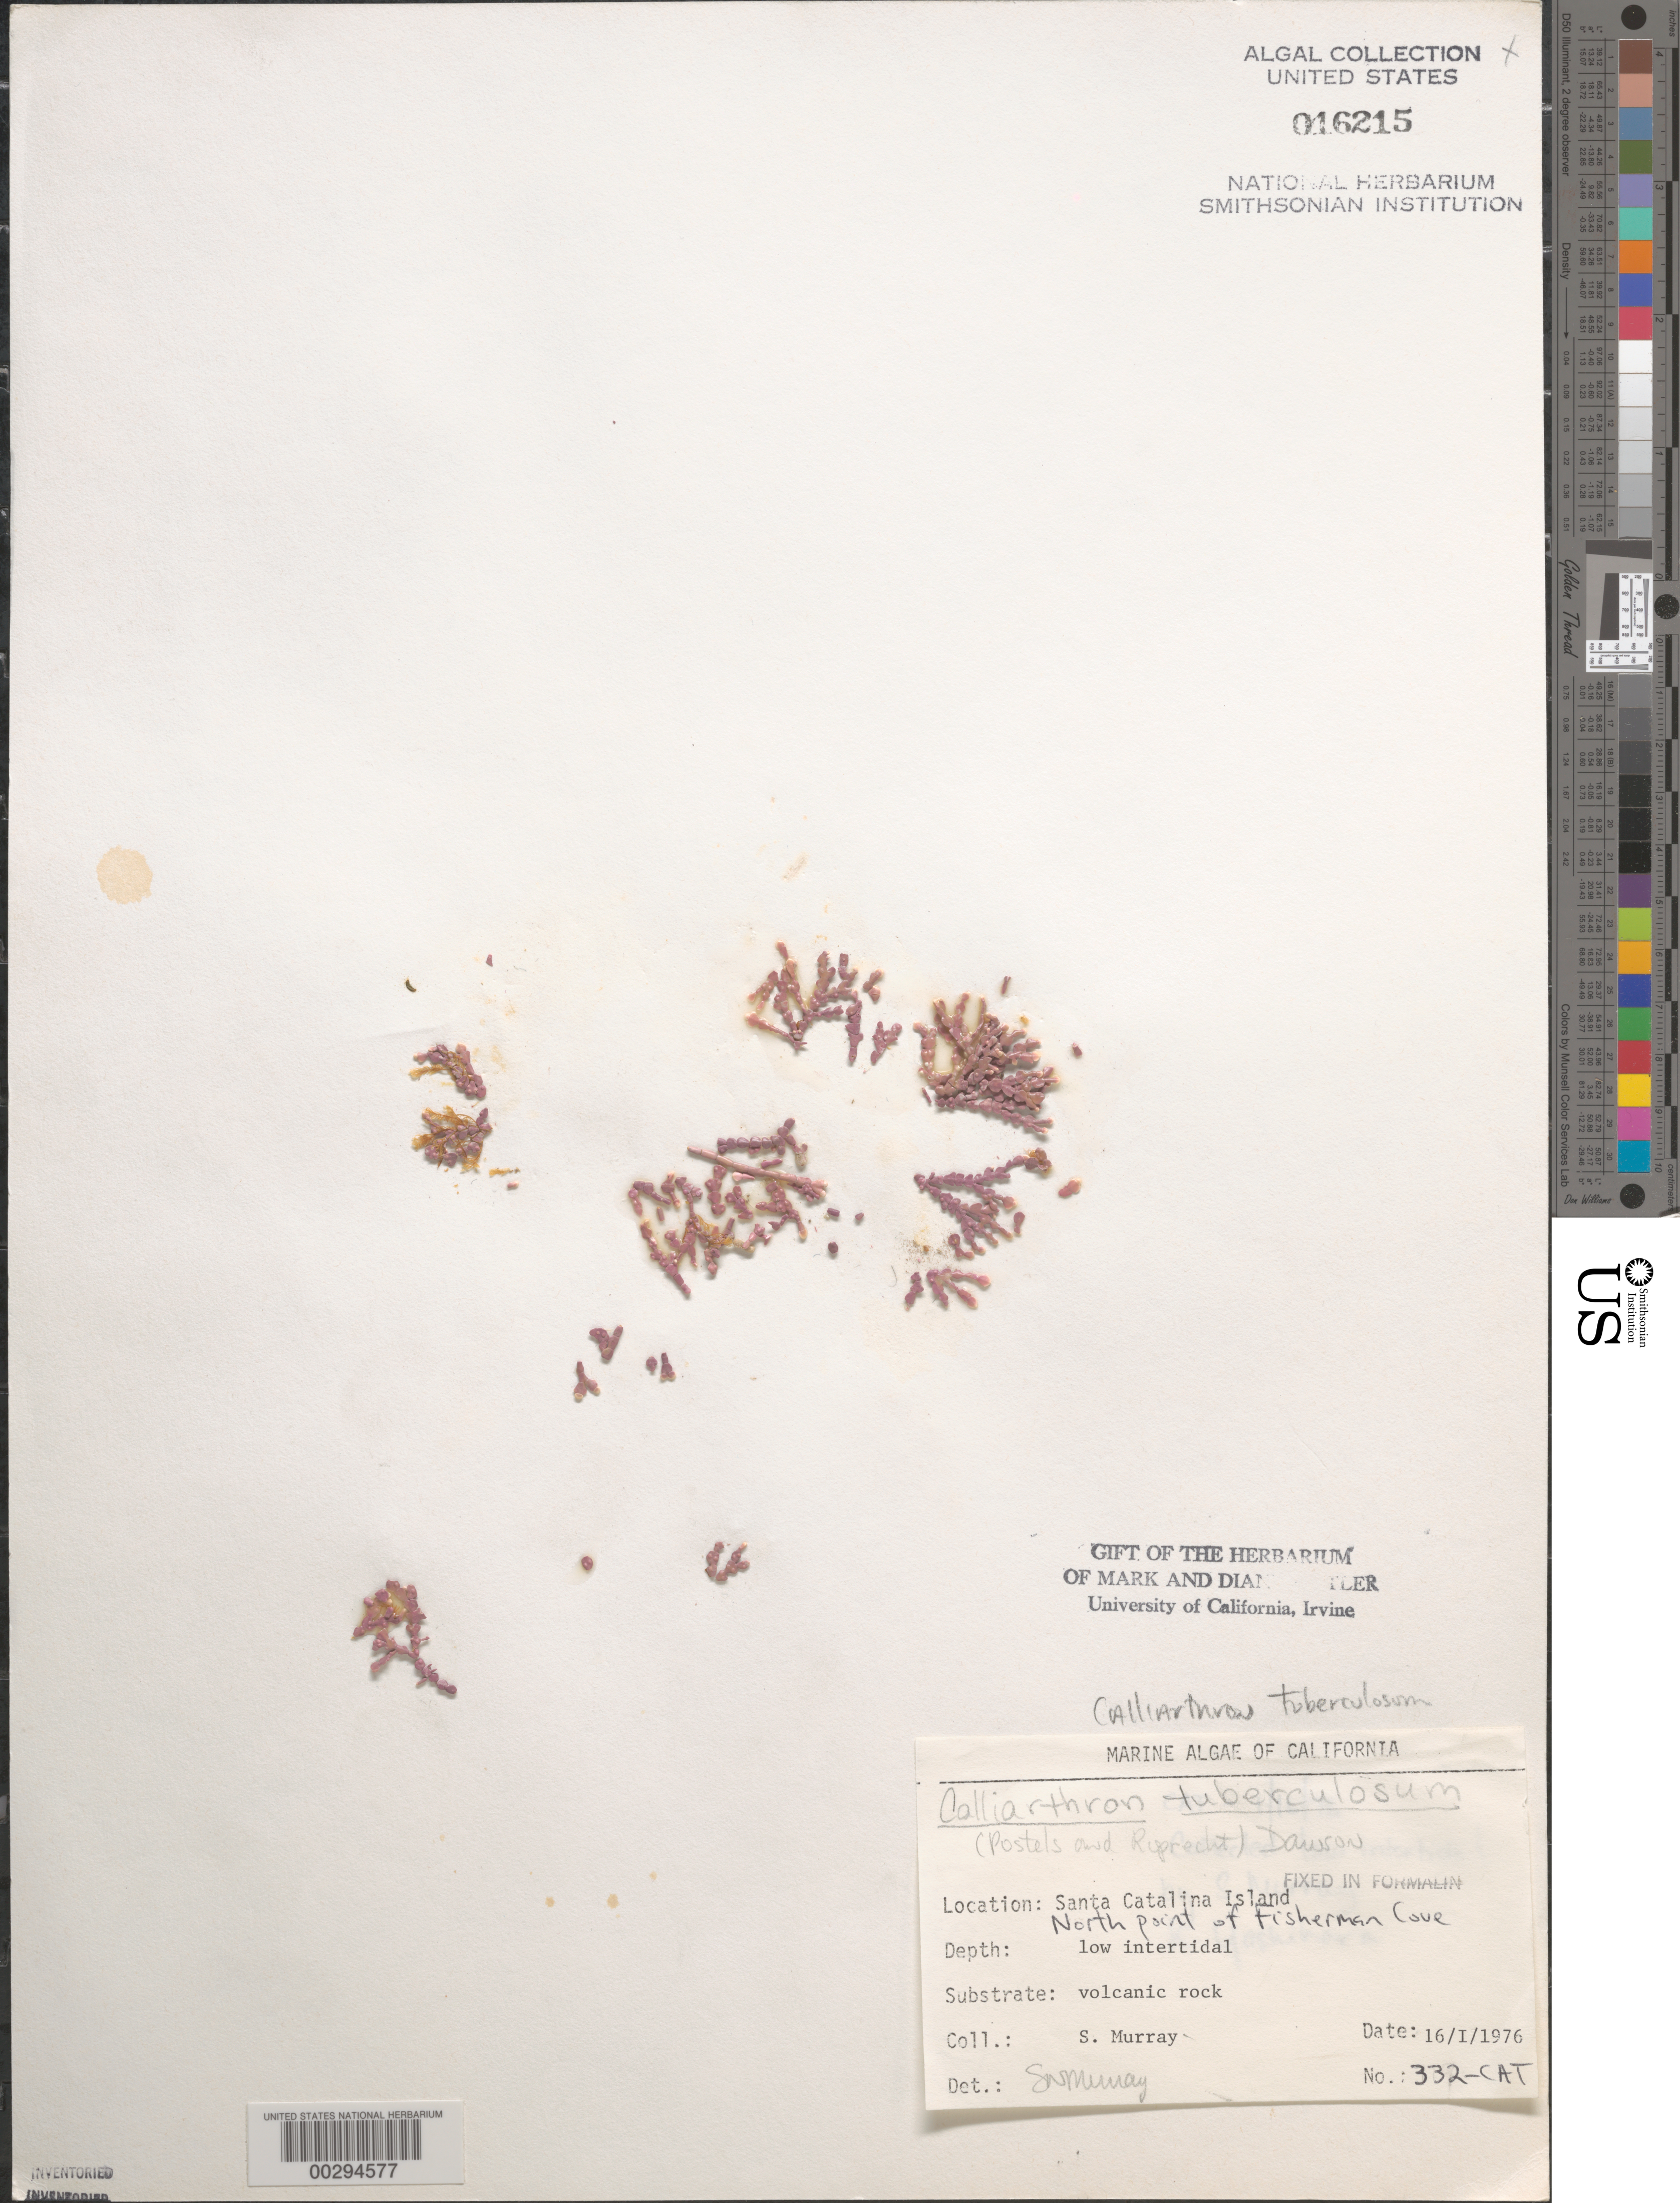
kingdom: Plantae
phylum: Rhodophyta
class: Florideophyceae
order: Corallinales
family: Corallinaceae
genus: Calliarthron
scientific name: Calliarthron tuberculosum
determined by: Murray, S. N.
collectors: S. N. Murray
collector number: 332-cat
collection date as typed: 16 Jan 1976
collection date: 1976-01-16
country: United States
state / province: California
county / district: Los Angeles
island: Santa Catalina Island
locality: Fishermen Cove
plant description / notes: BLM-SOCALBIGHT Rocky Intertidal Survey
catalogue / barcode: US 16215